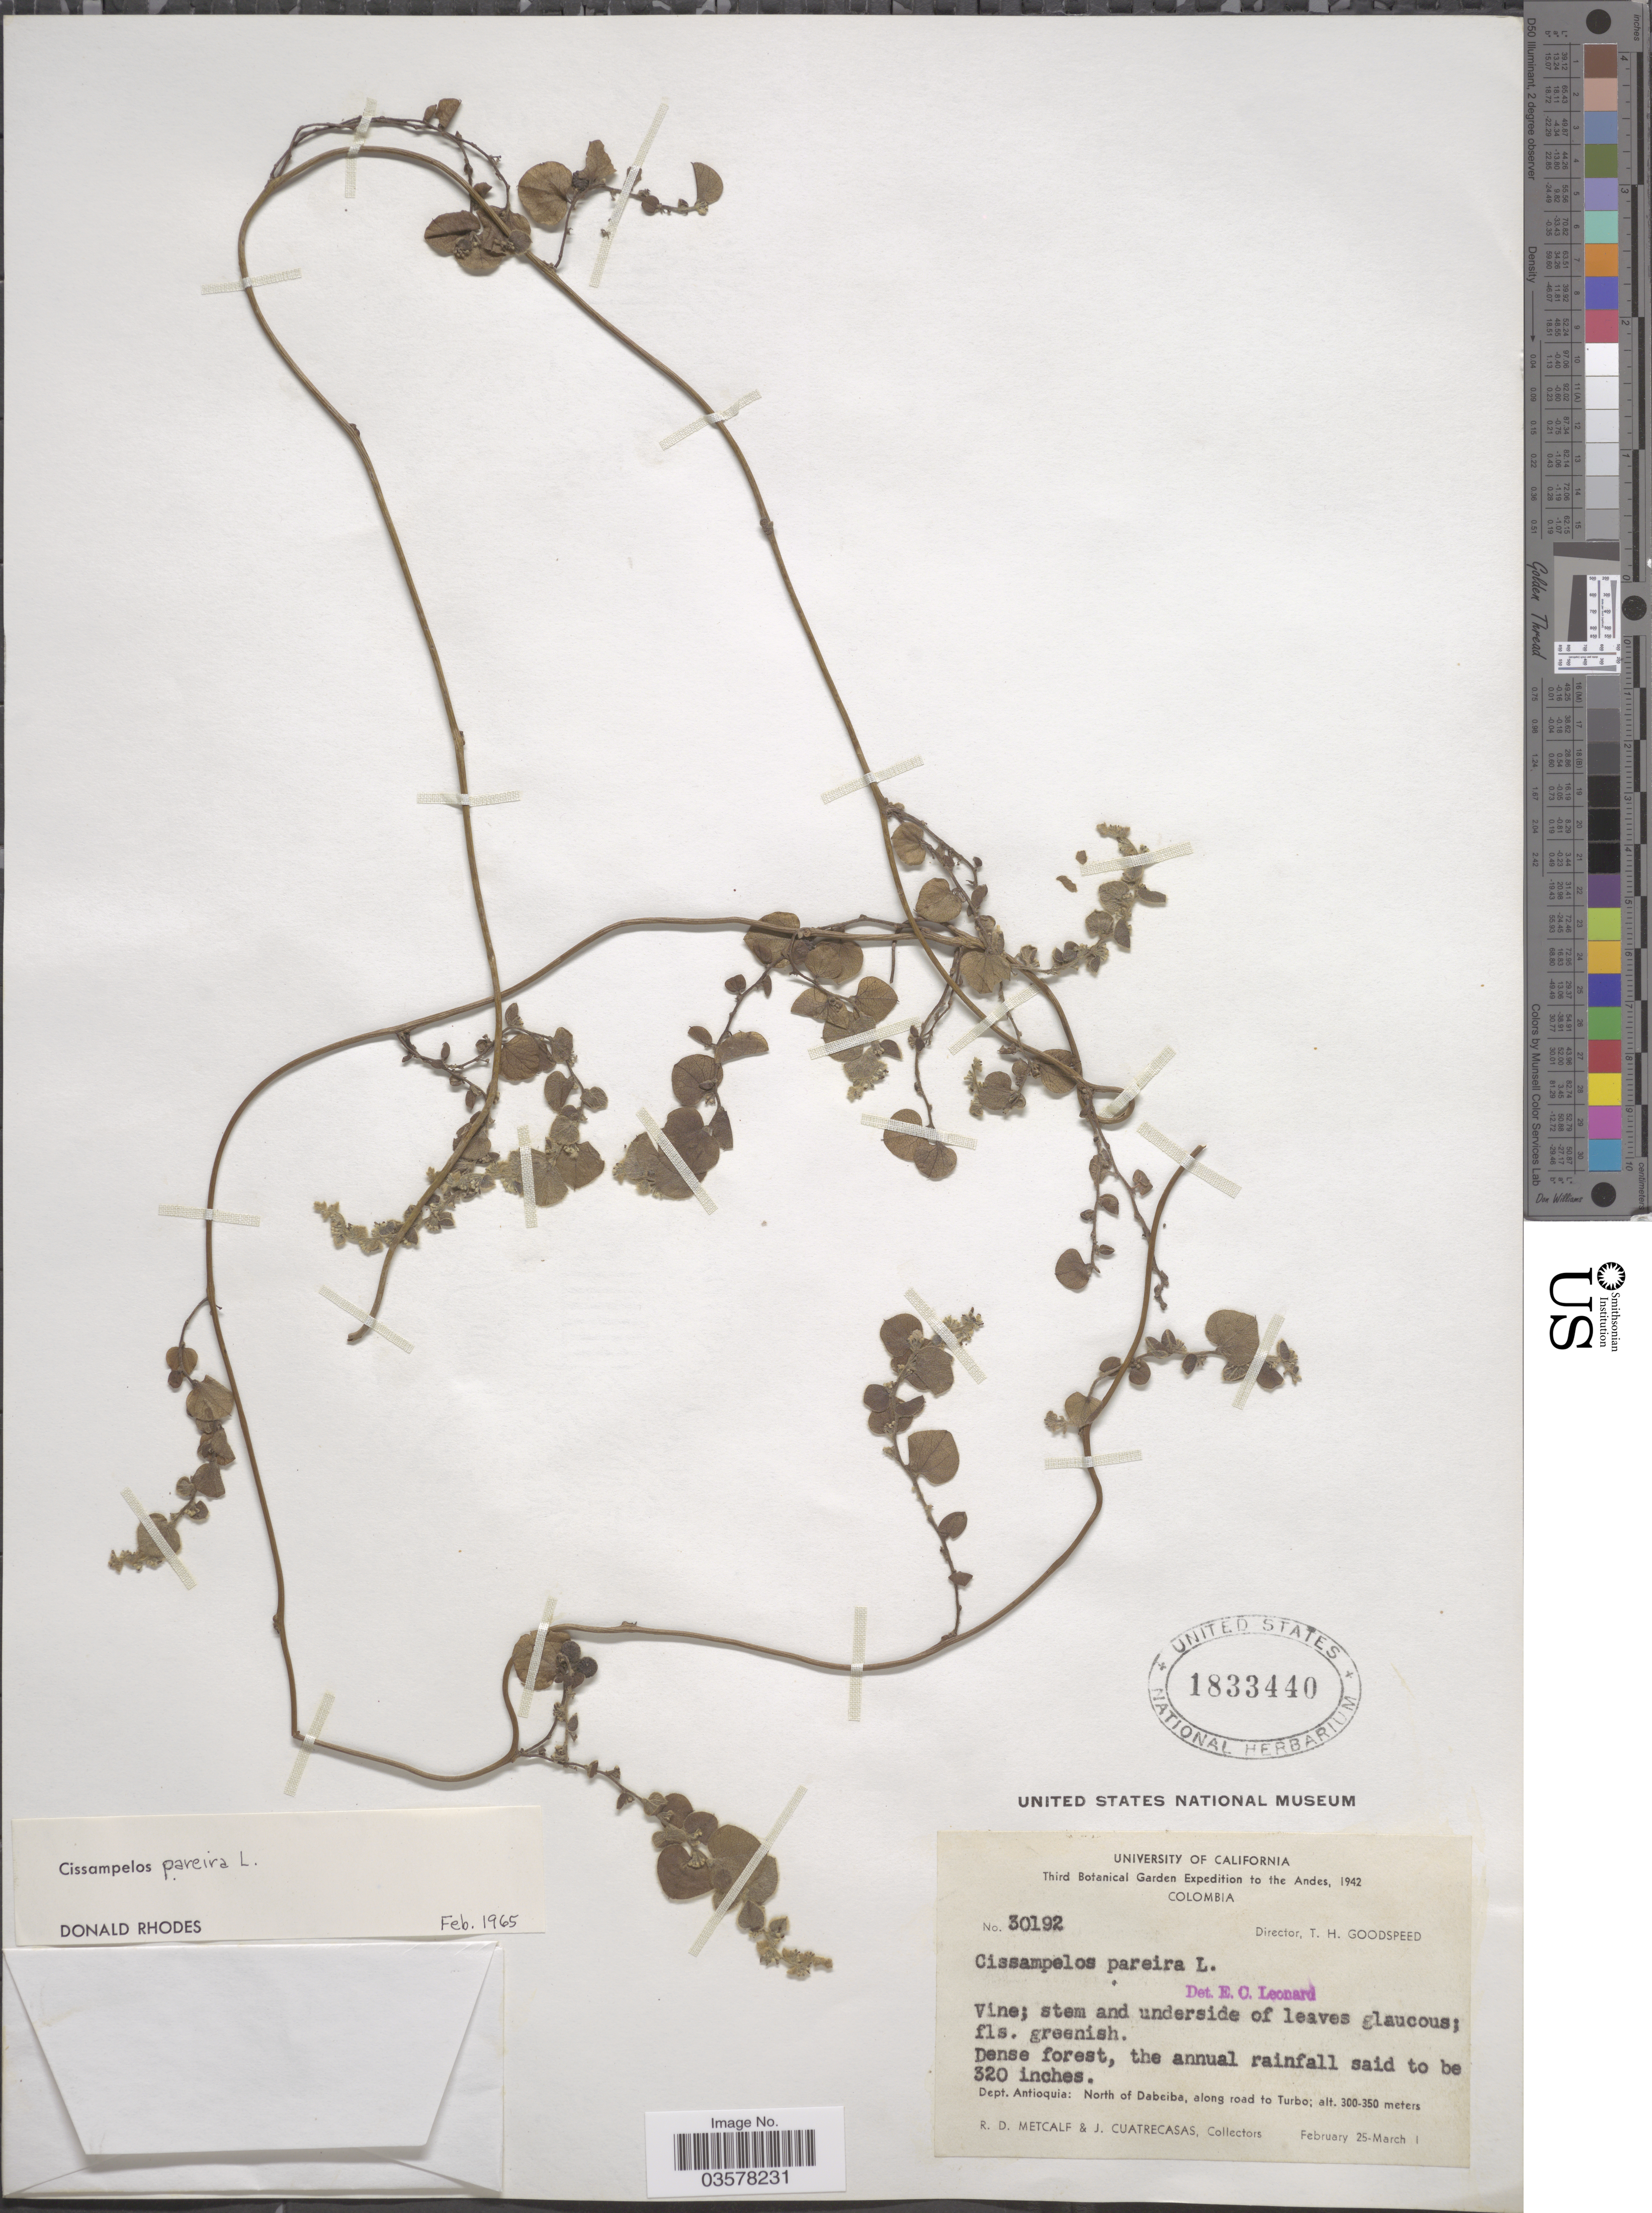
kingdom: Plantae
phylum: Tracheophyta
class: Magnoliopsida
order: Ranunculales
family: Menispermaceae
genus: Cissampelos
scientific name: Cissampelos pareira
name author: L.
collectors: R. D. Metcalf & J. Cuatrecasas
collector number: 30192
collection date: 1942-02-25/1942-03-01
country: Colombia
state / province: Antioquia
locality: The Andes. Dept. Antioquia: North of Dabeiba, along road to Turbo.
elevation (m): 300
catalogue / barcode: US 1833440